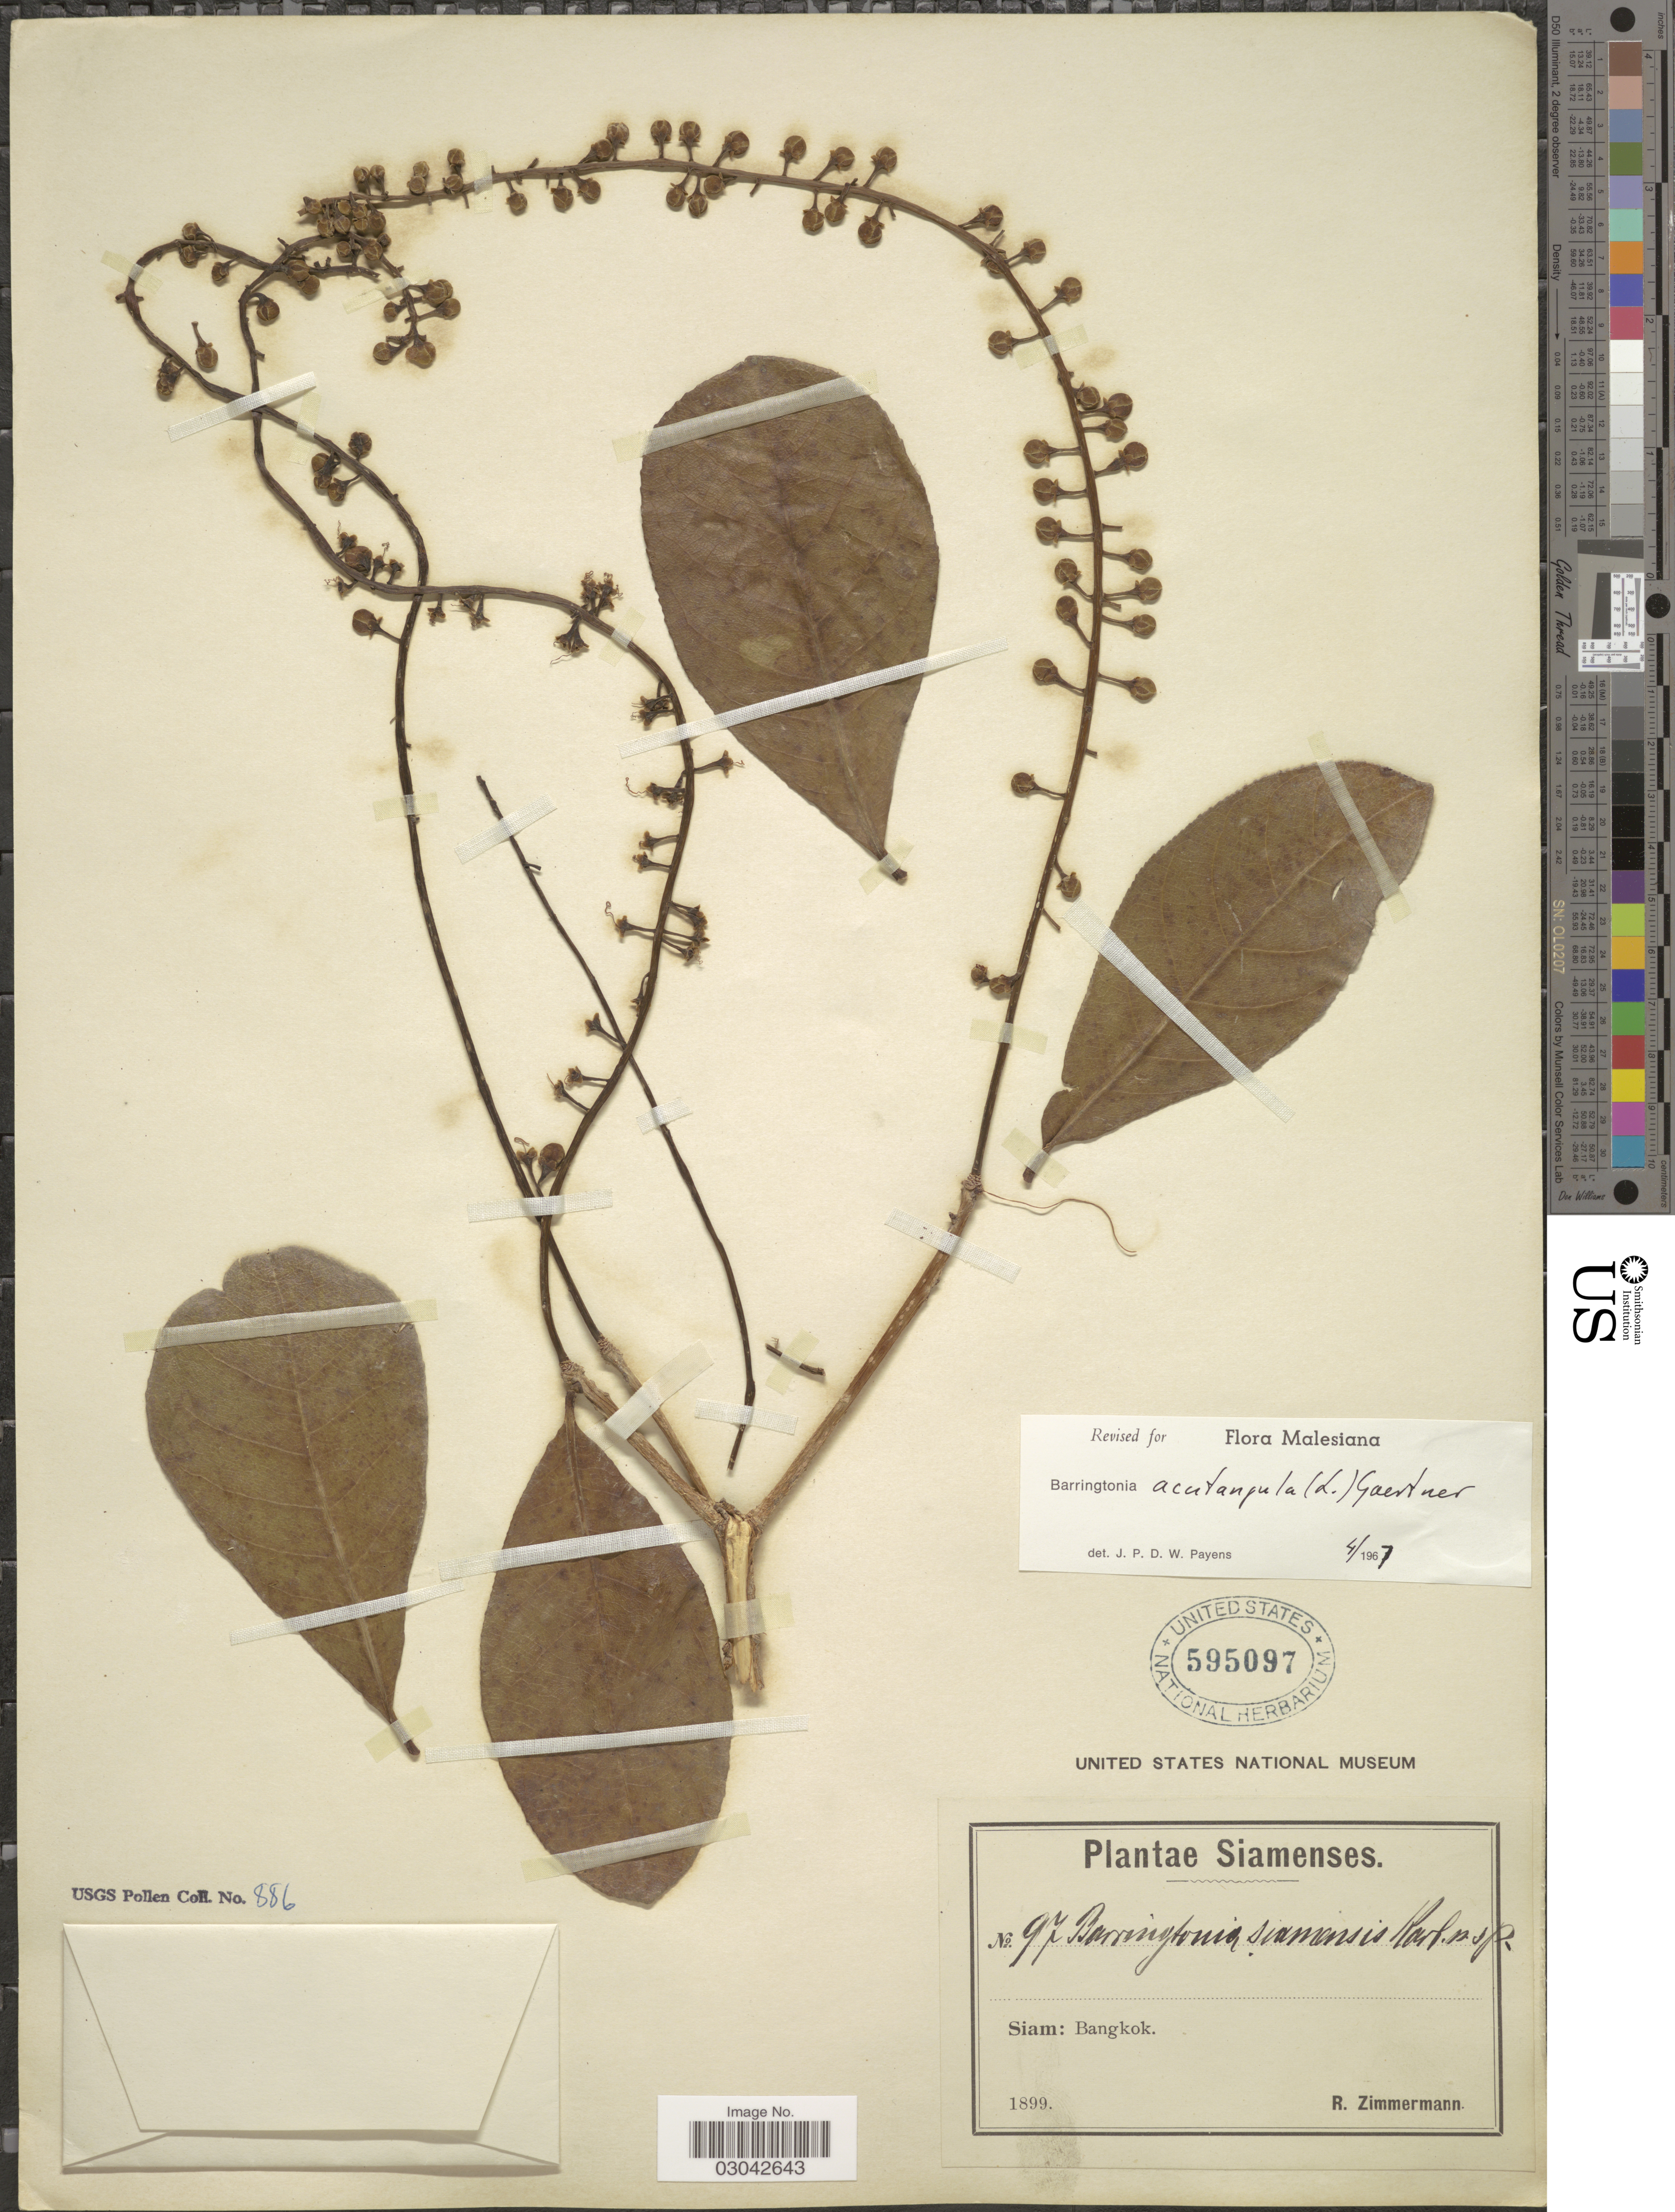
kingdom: Plantae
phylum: Tracheophyta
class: Magnoliopsida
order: Ericales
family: Lecythidaceae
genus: Barringtonia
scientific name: Barringtonia acutangula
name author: (L.) Gaertn.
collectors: R. Zimmermann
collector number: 97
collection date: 1899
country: Thailand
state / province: Bangkok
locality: Siam.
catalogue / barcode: US 595097